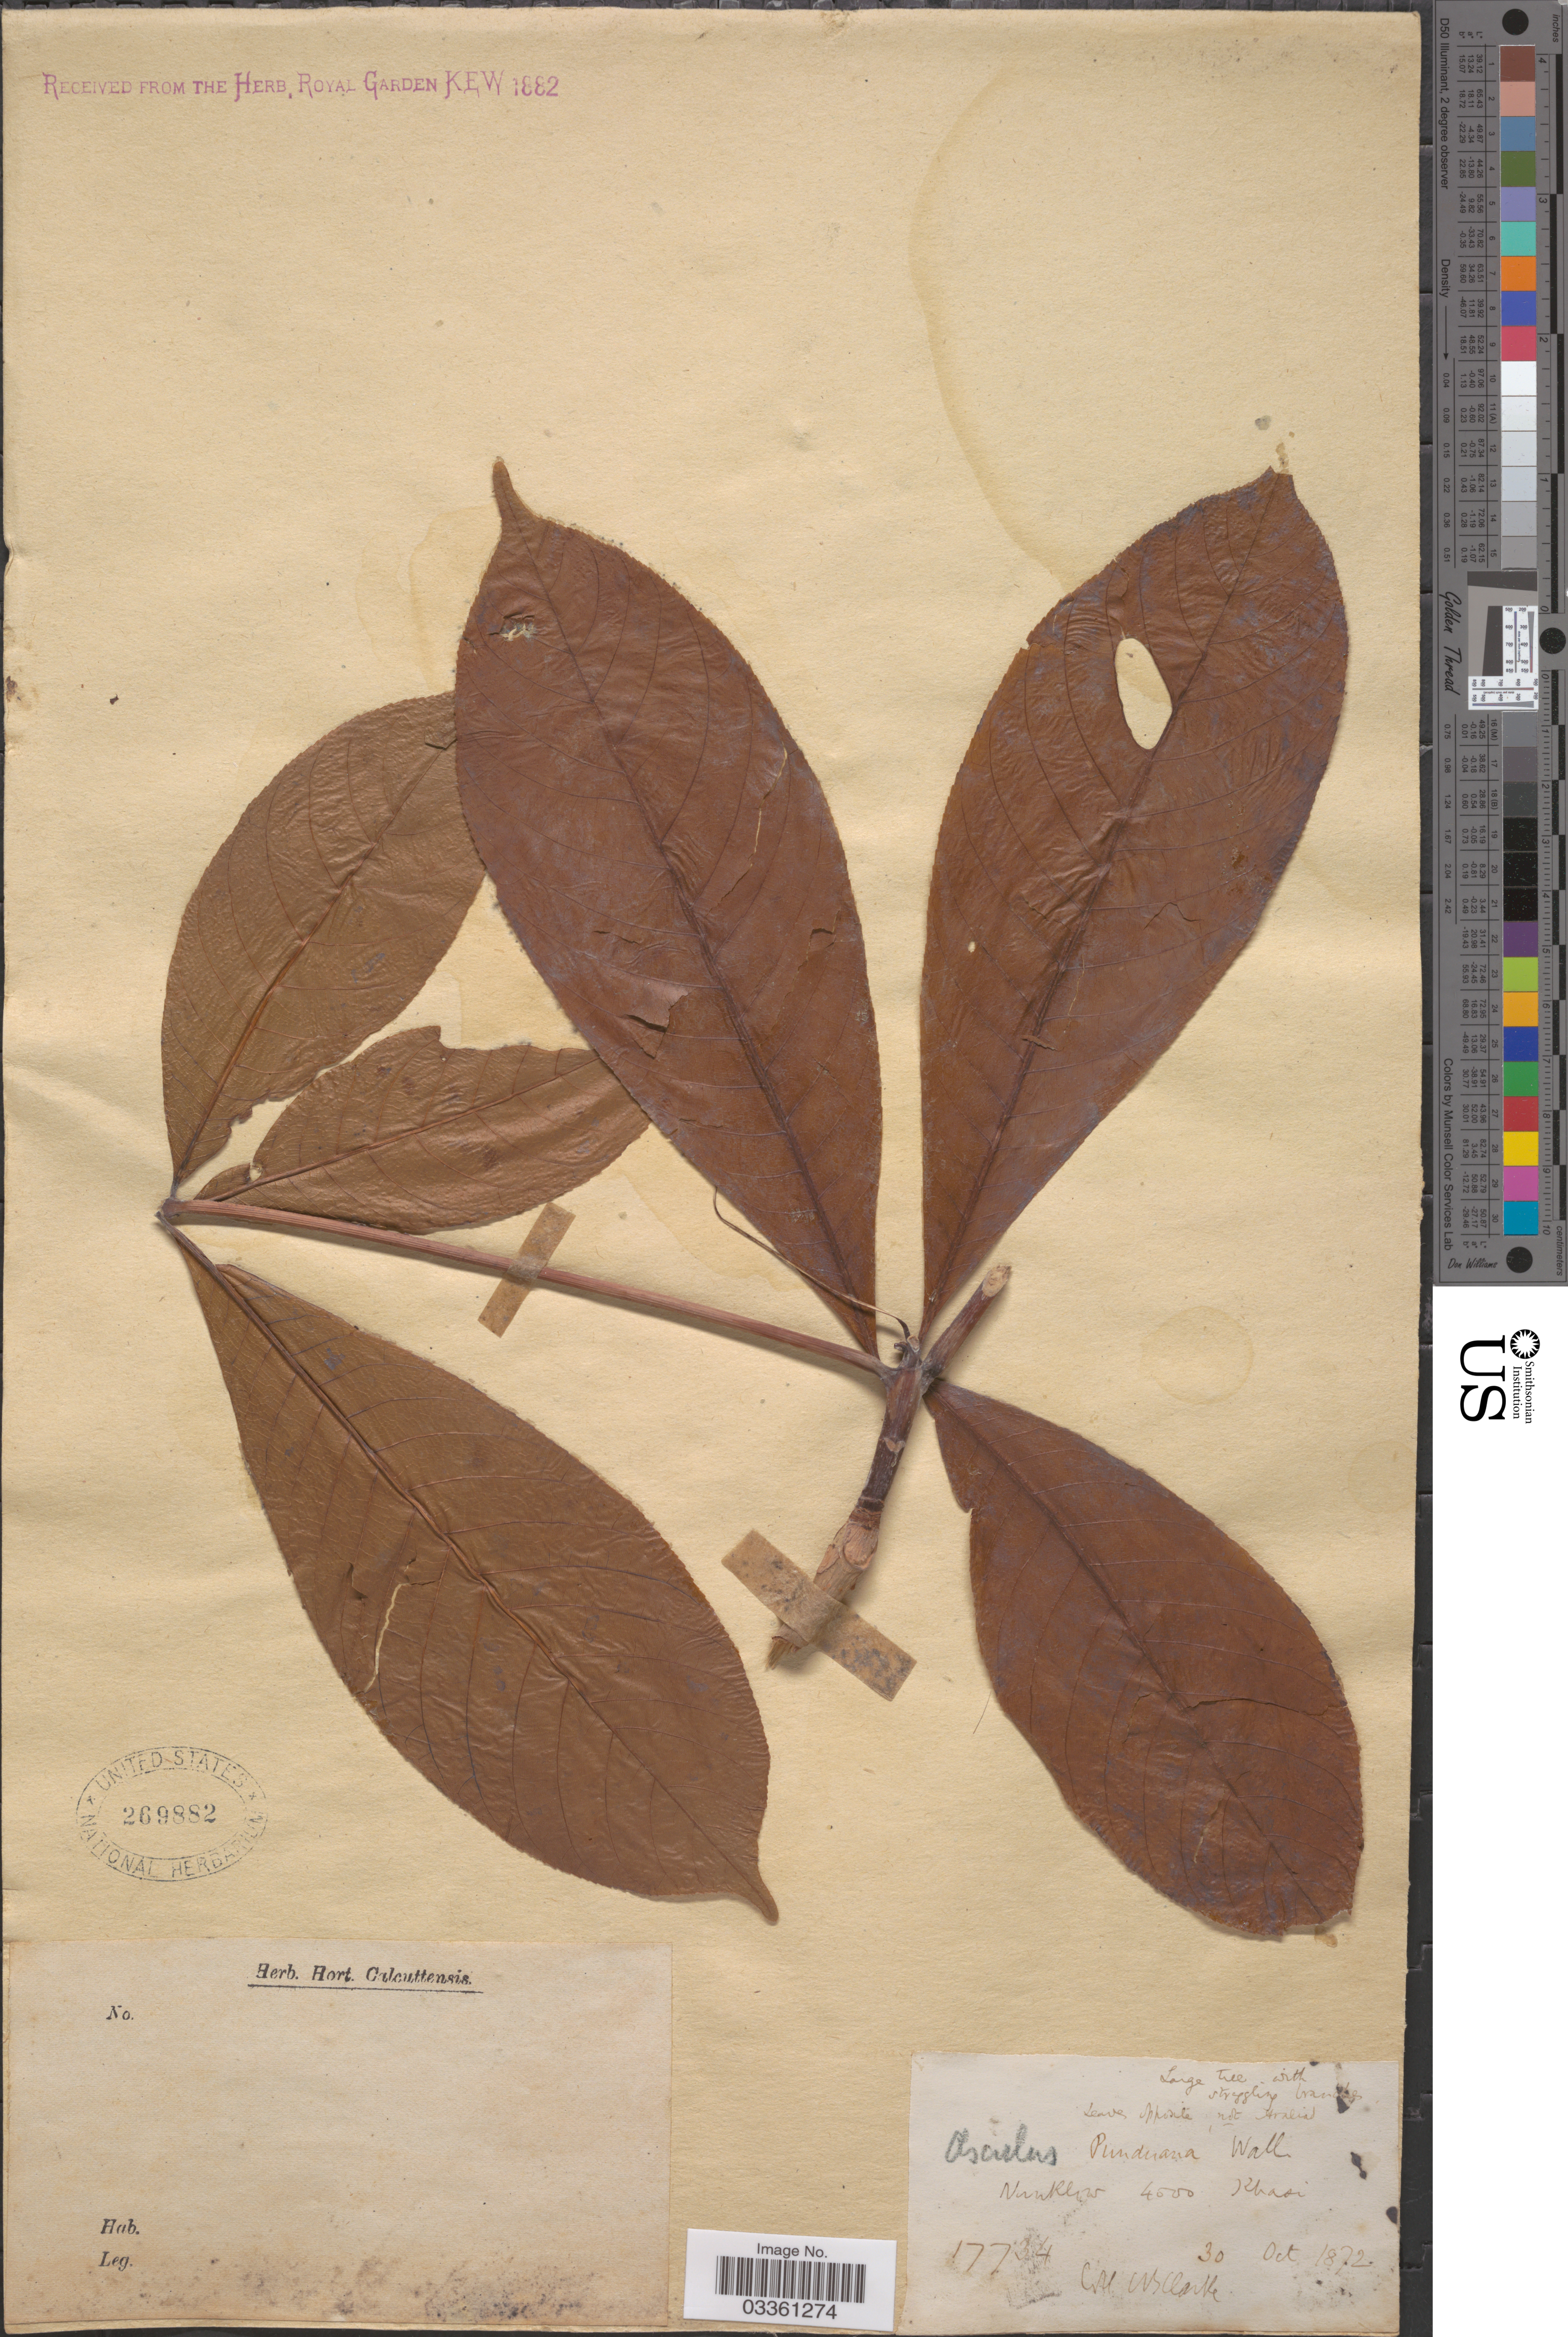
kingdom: Plantae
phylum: Tracheophyta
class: Magnoliopsida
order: Sapindales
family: Sapindaceae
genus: Aesculus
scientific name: Aesculus punduana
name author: Wall. ex Hiern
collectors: C. B. Clarke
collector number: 17734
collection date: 1872-10-30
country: India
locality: Nanklow, Khasia.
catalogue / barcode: US 269882